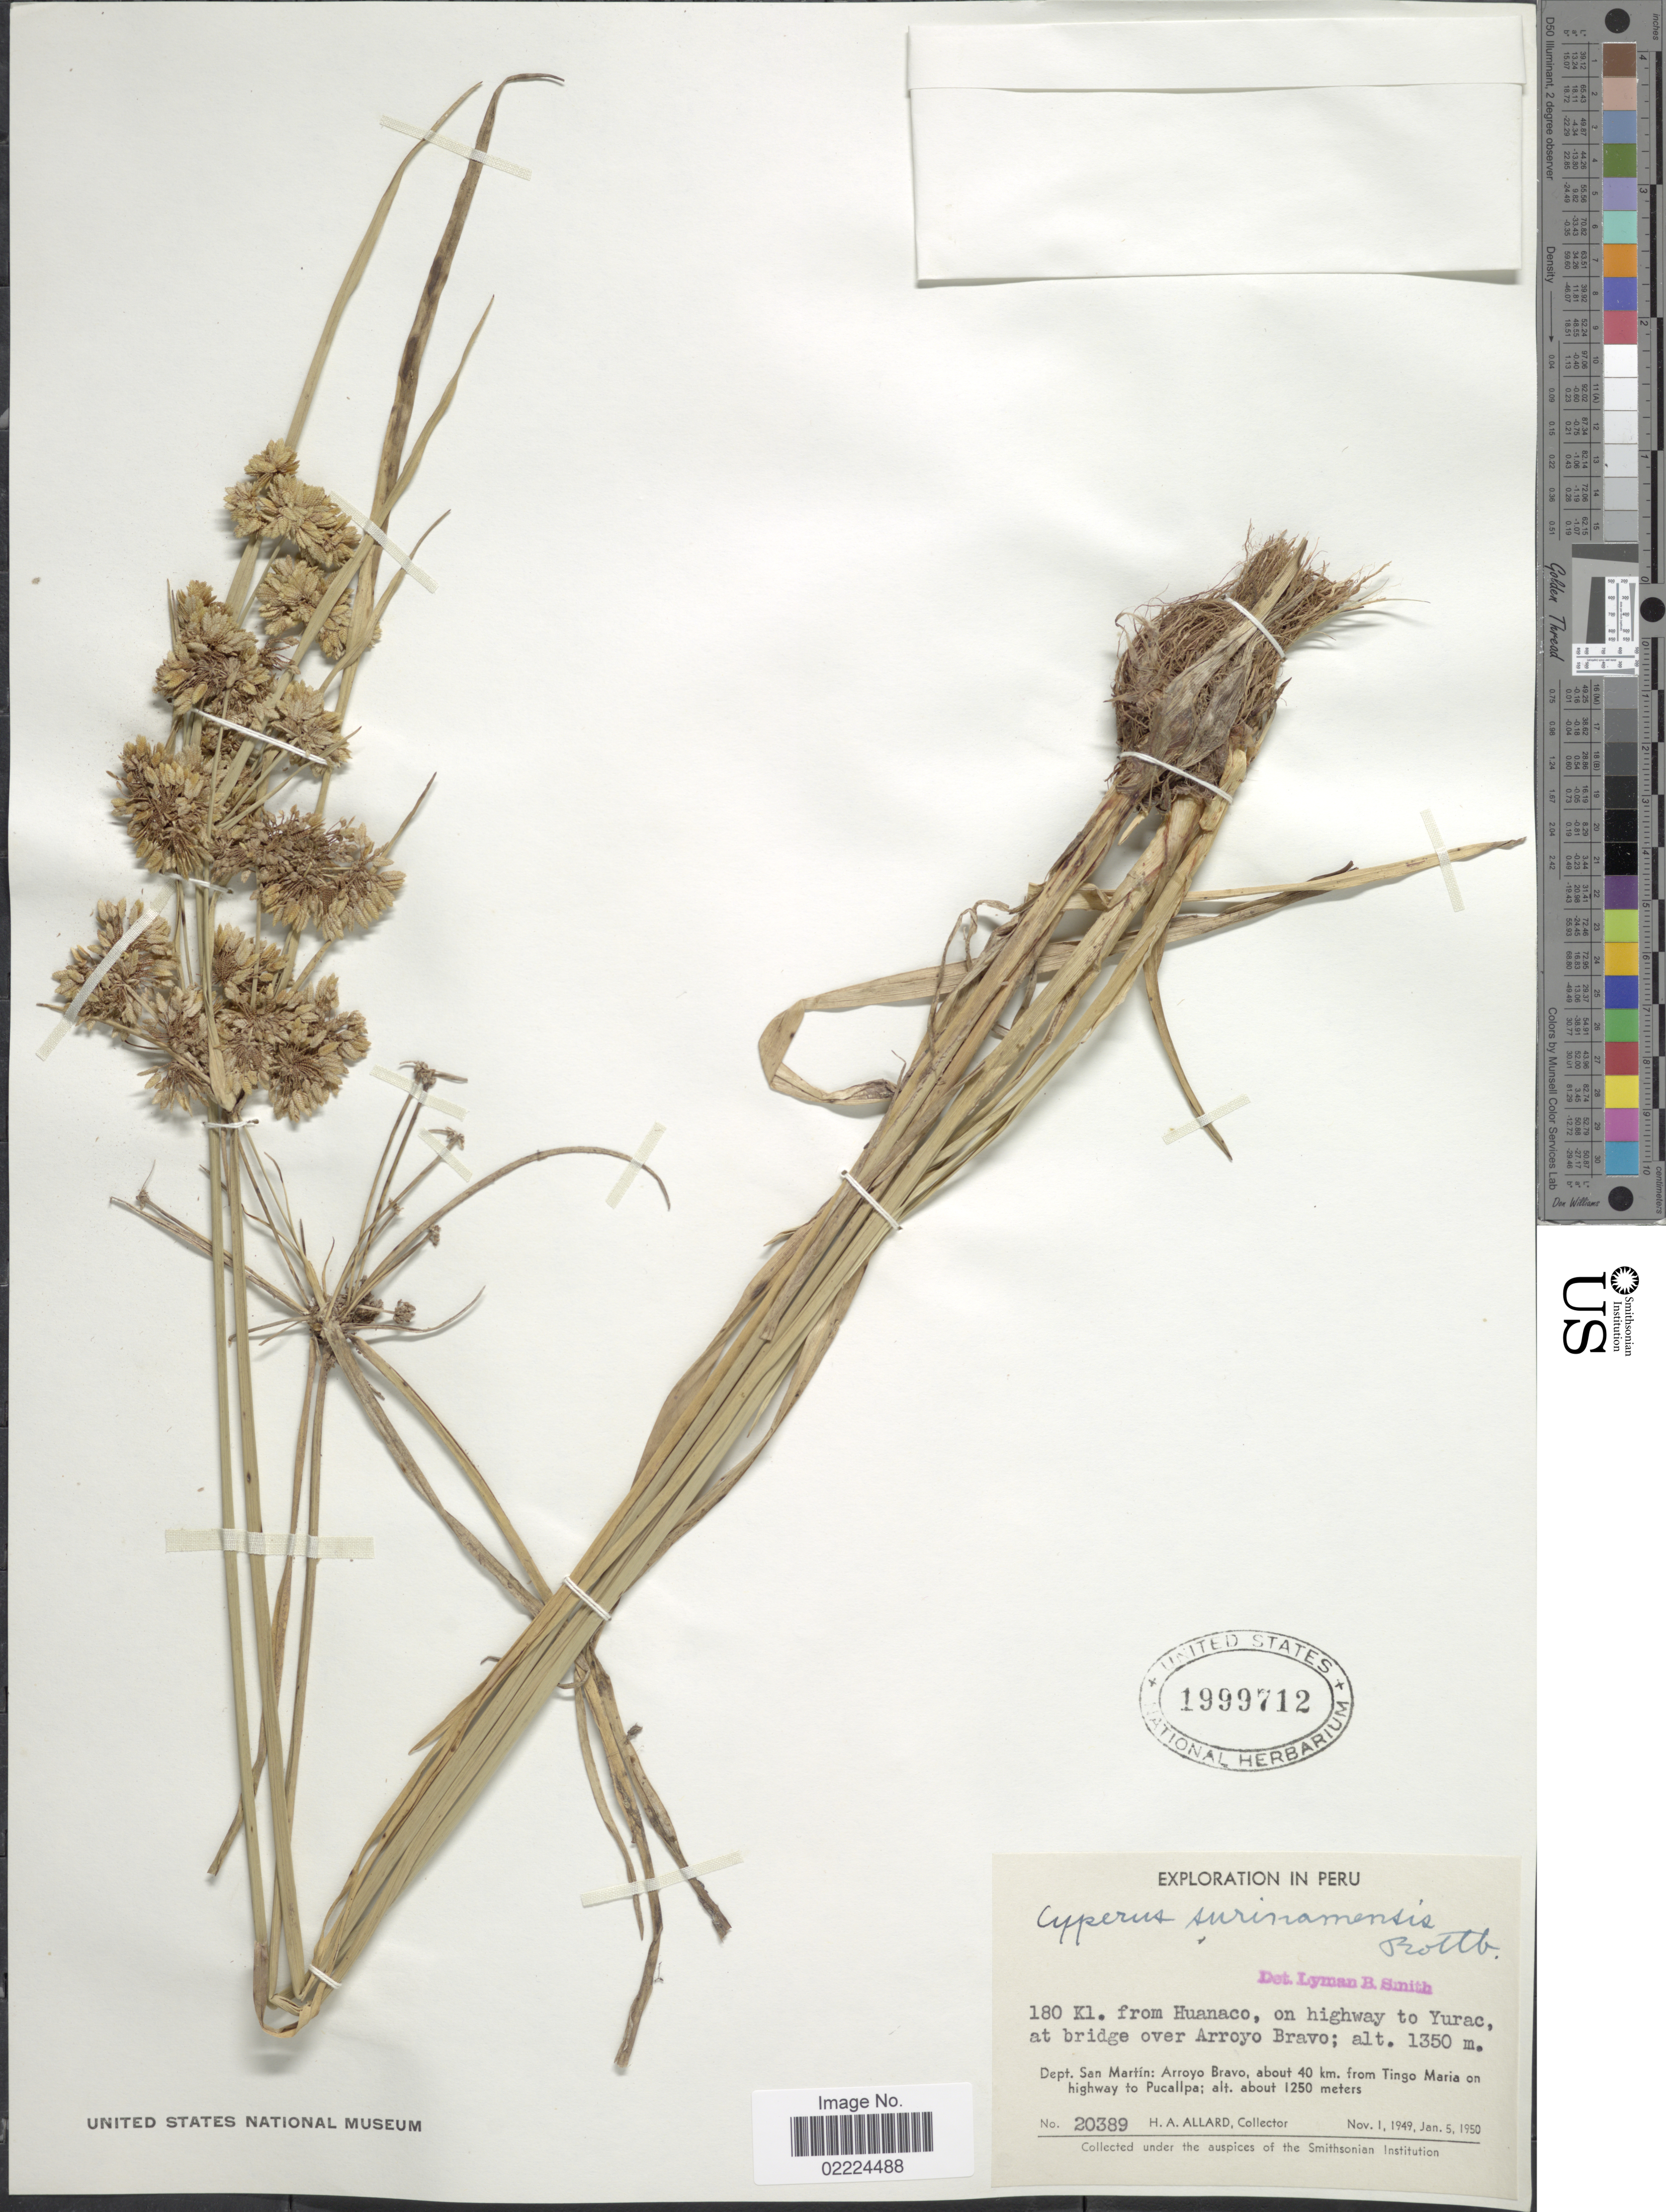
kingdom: Plantae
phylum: Tracheophyta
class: Liliopsida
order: Poales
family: Cyperaceae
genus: Cyperus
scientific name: Cyperus surinamensis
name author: Rottb.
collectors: H. A. Allard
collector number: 20389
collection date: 1949-11-01/1950-01-05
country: Peru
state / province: San Martín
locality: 180 Kl. from Huanaco, on highway to Yurac, at bridge over Arroyo Bravo, Arroyo Bravo about 40 km. from Tingo Maria on highway to Pucallpa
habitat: on highway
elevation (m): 1350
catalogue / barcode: US 1999712